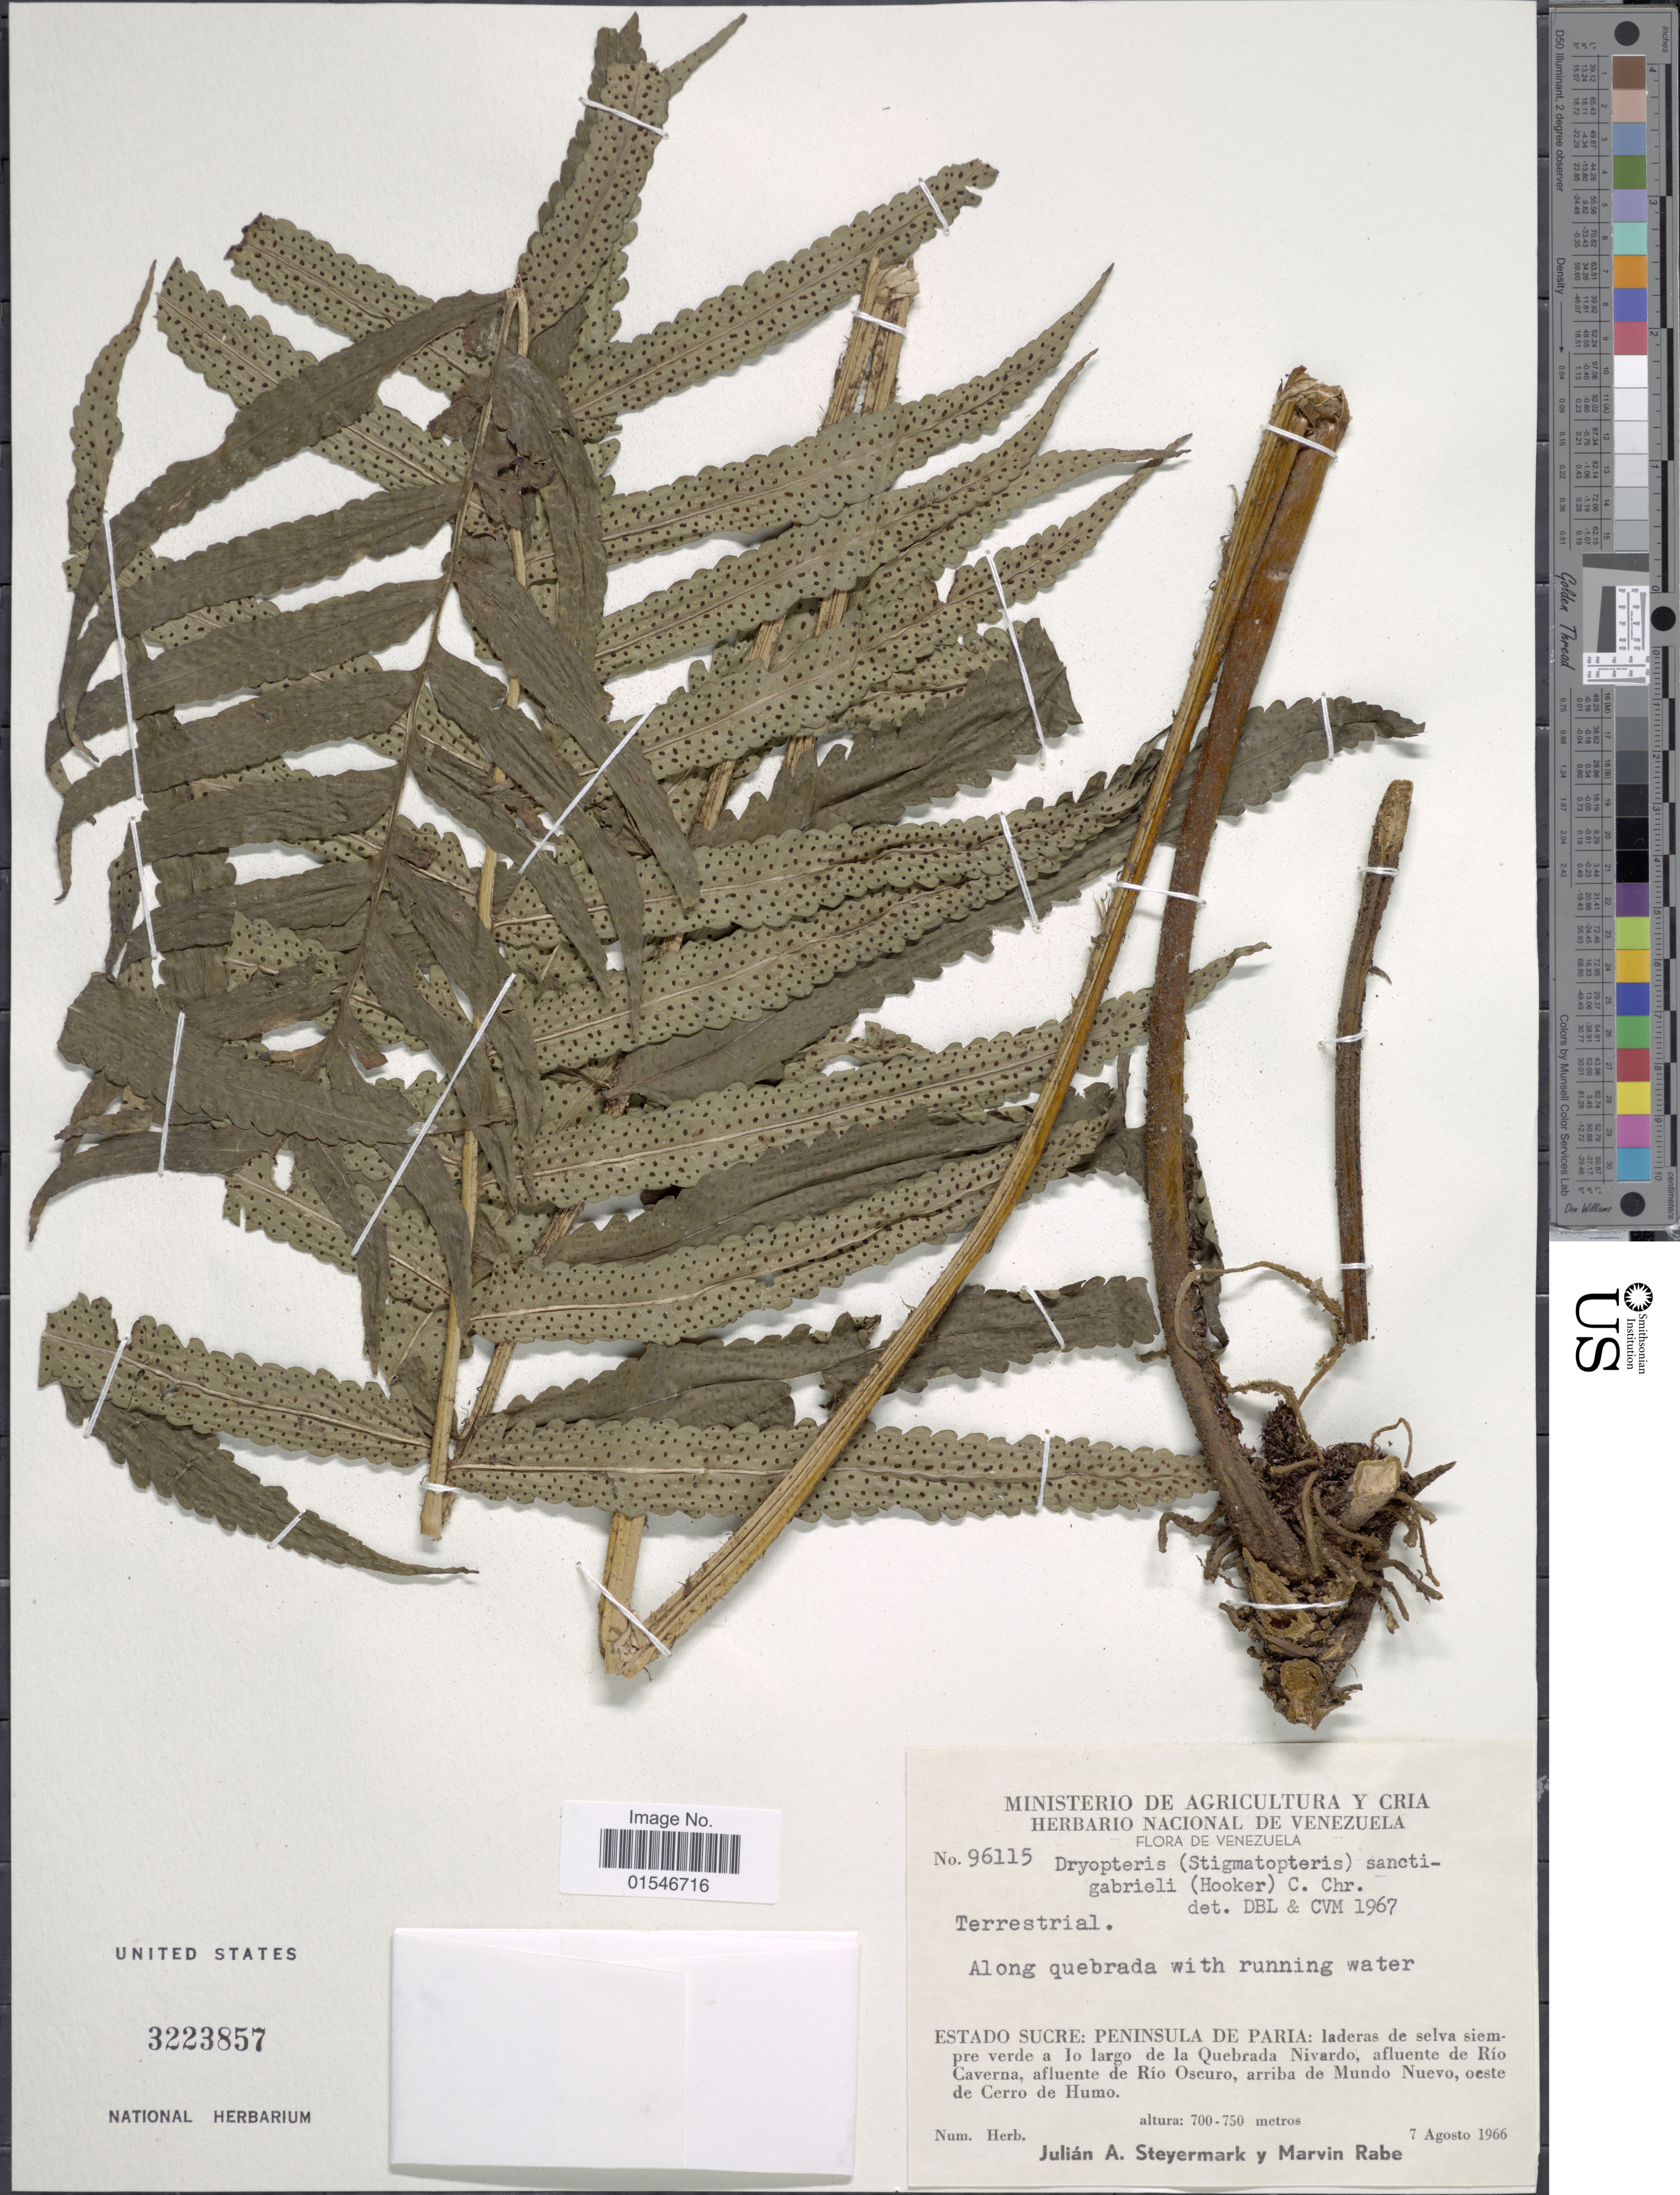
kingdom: Plantae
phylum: Tracheophyta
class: Polypodiopsida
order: Polypodiales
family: Dryopteridaceae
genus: Cyclodium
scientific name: Cyclodium guianense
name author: (Klotzsch) van der Werff ex L.D. Gómez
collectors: J. Steyermark & M. Rabe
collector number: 96115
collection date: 1966-08-07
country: Venezuela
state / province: Sucre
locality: Peninsula de Paria: laderas de selva siempre verde a lo largo de la Quebrada Nivardo, afluente de Río Caverna, afluente de Río Oscuro, arriba de Mundo Nuevo, oeste de Cerro de Humo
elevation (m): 700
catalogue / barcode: US 3223857